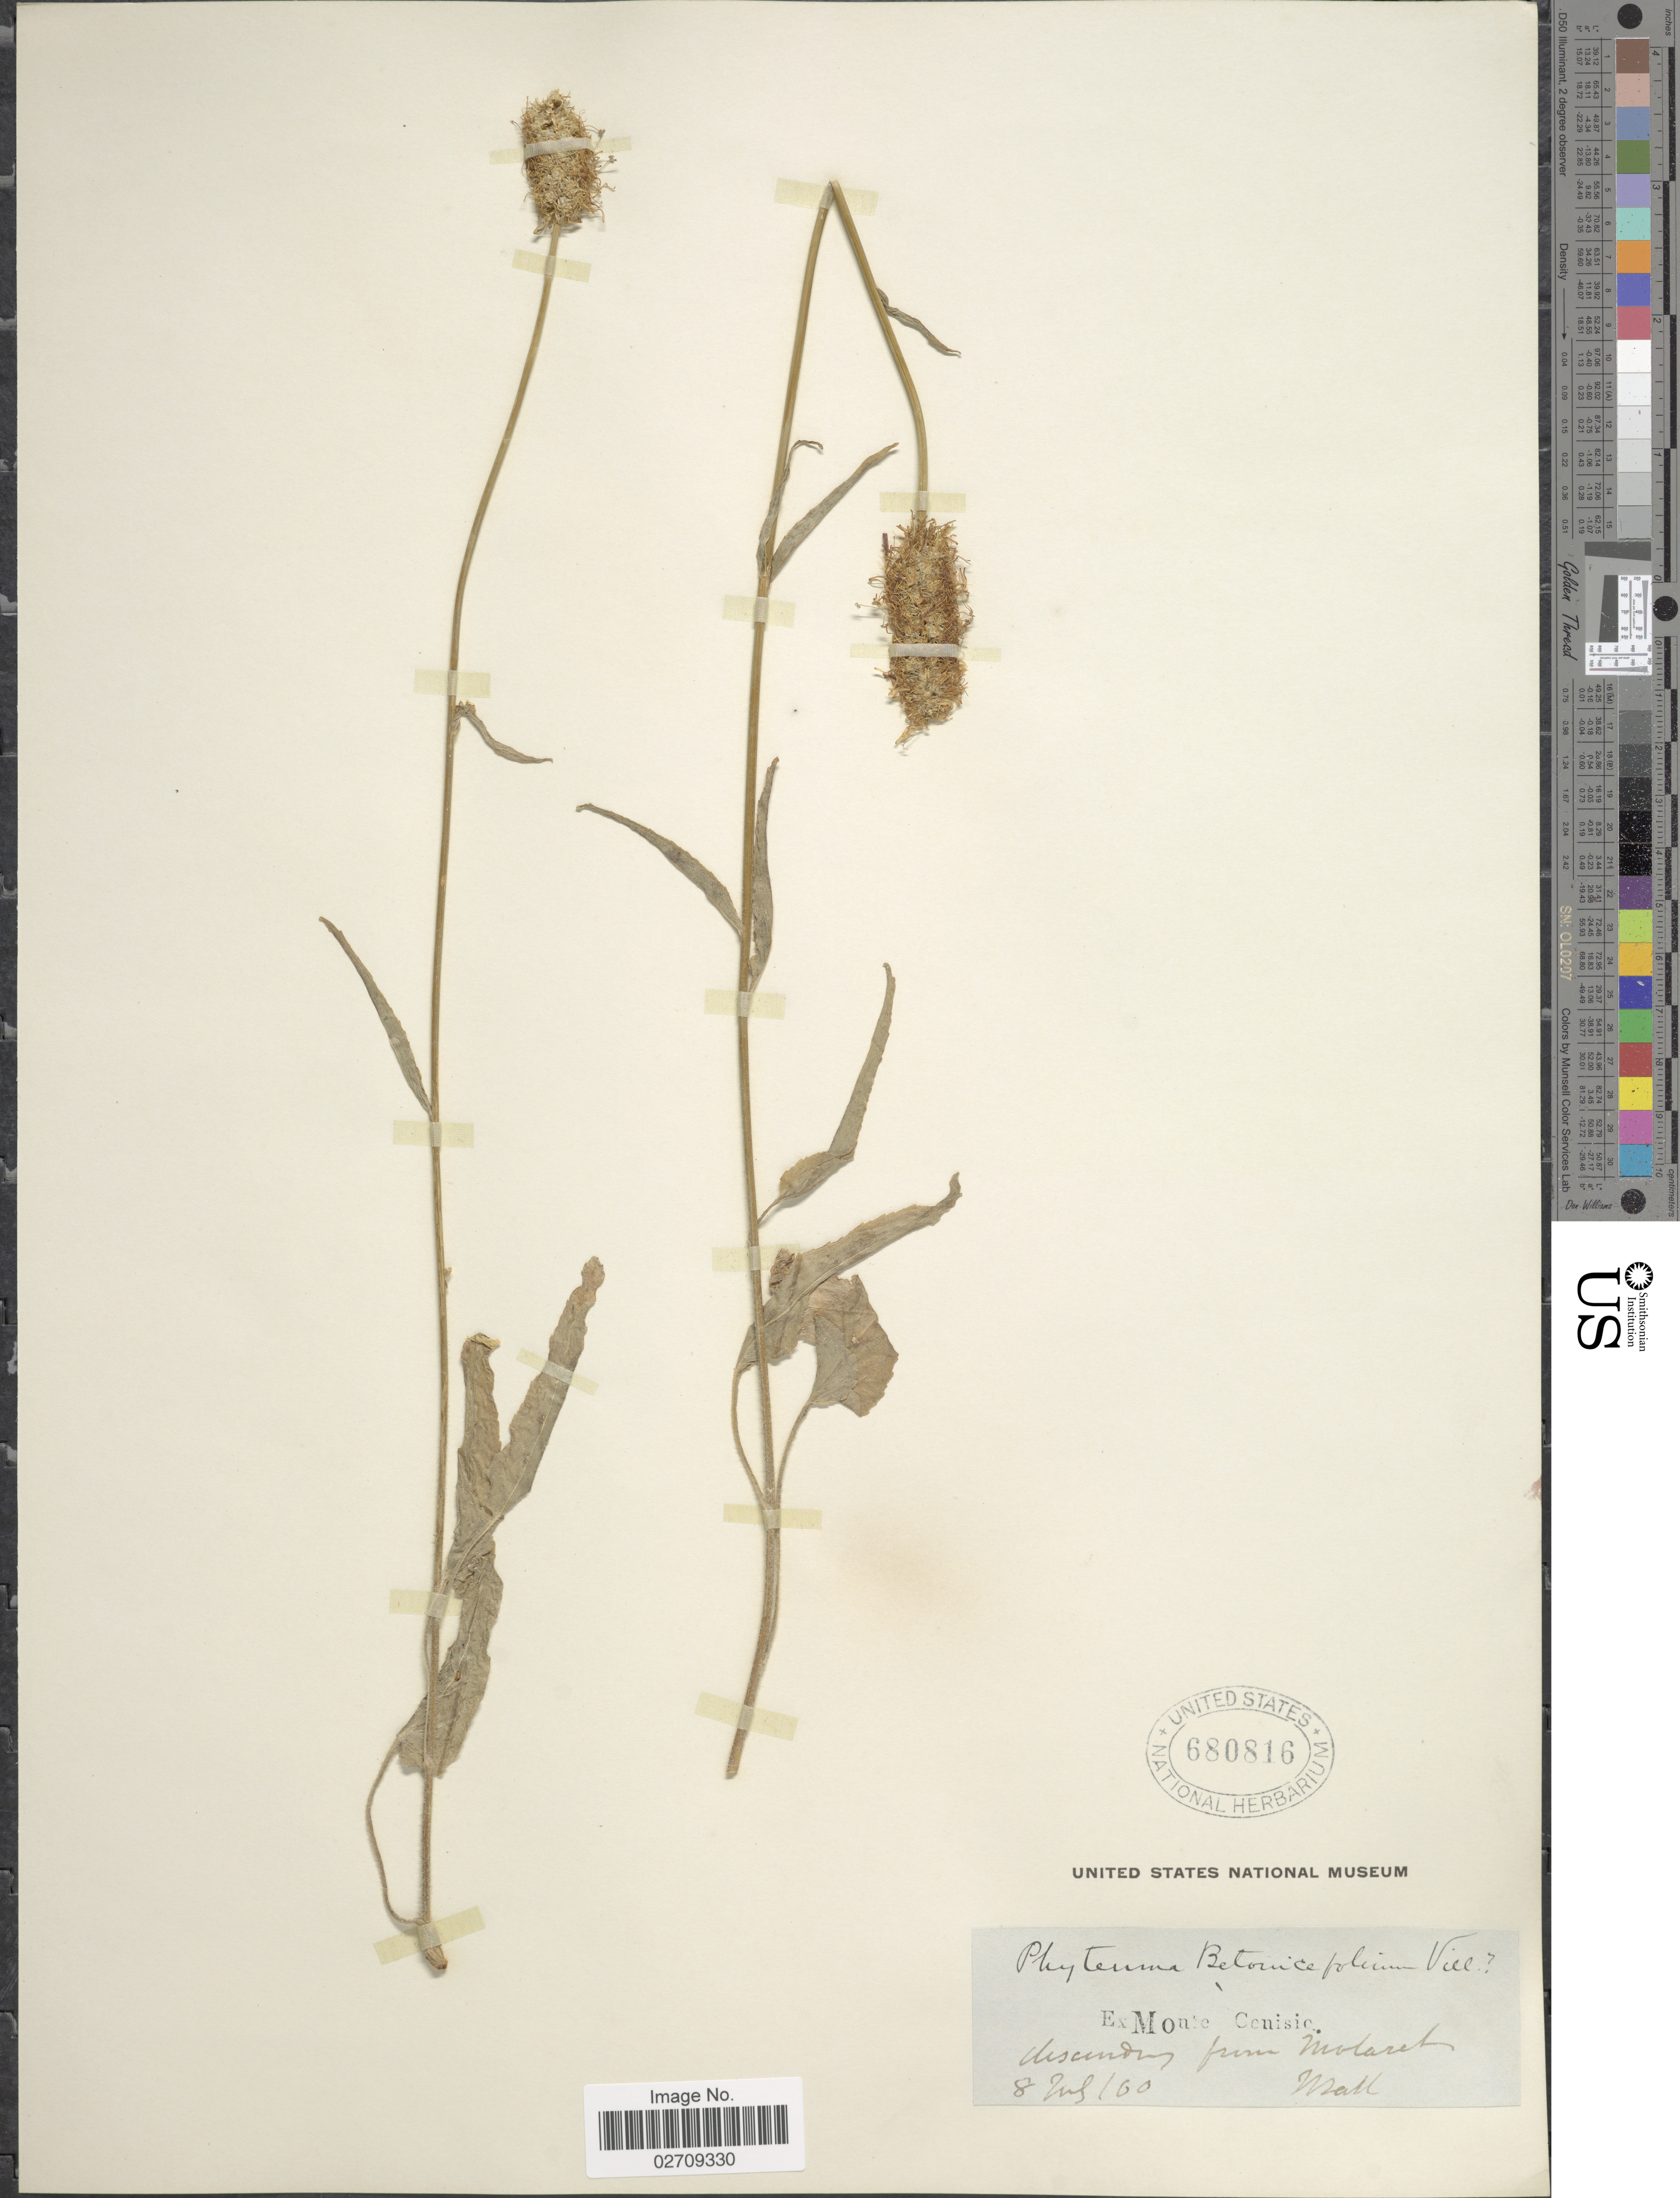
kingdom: Plantae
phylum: Tracheophyta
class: Magnoliopsida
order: Asterales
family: Campanulaceae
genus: Phyteuma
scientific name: Phyteuma betonicifolium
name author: Vill.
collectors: J. Ball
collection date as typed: Transcribed d/m/y: 8/7/60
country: France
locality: Monte Cenisie [Cenis]. Descending from Molaret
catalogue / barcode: US 680816